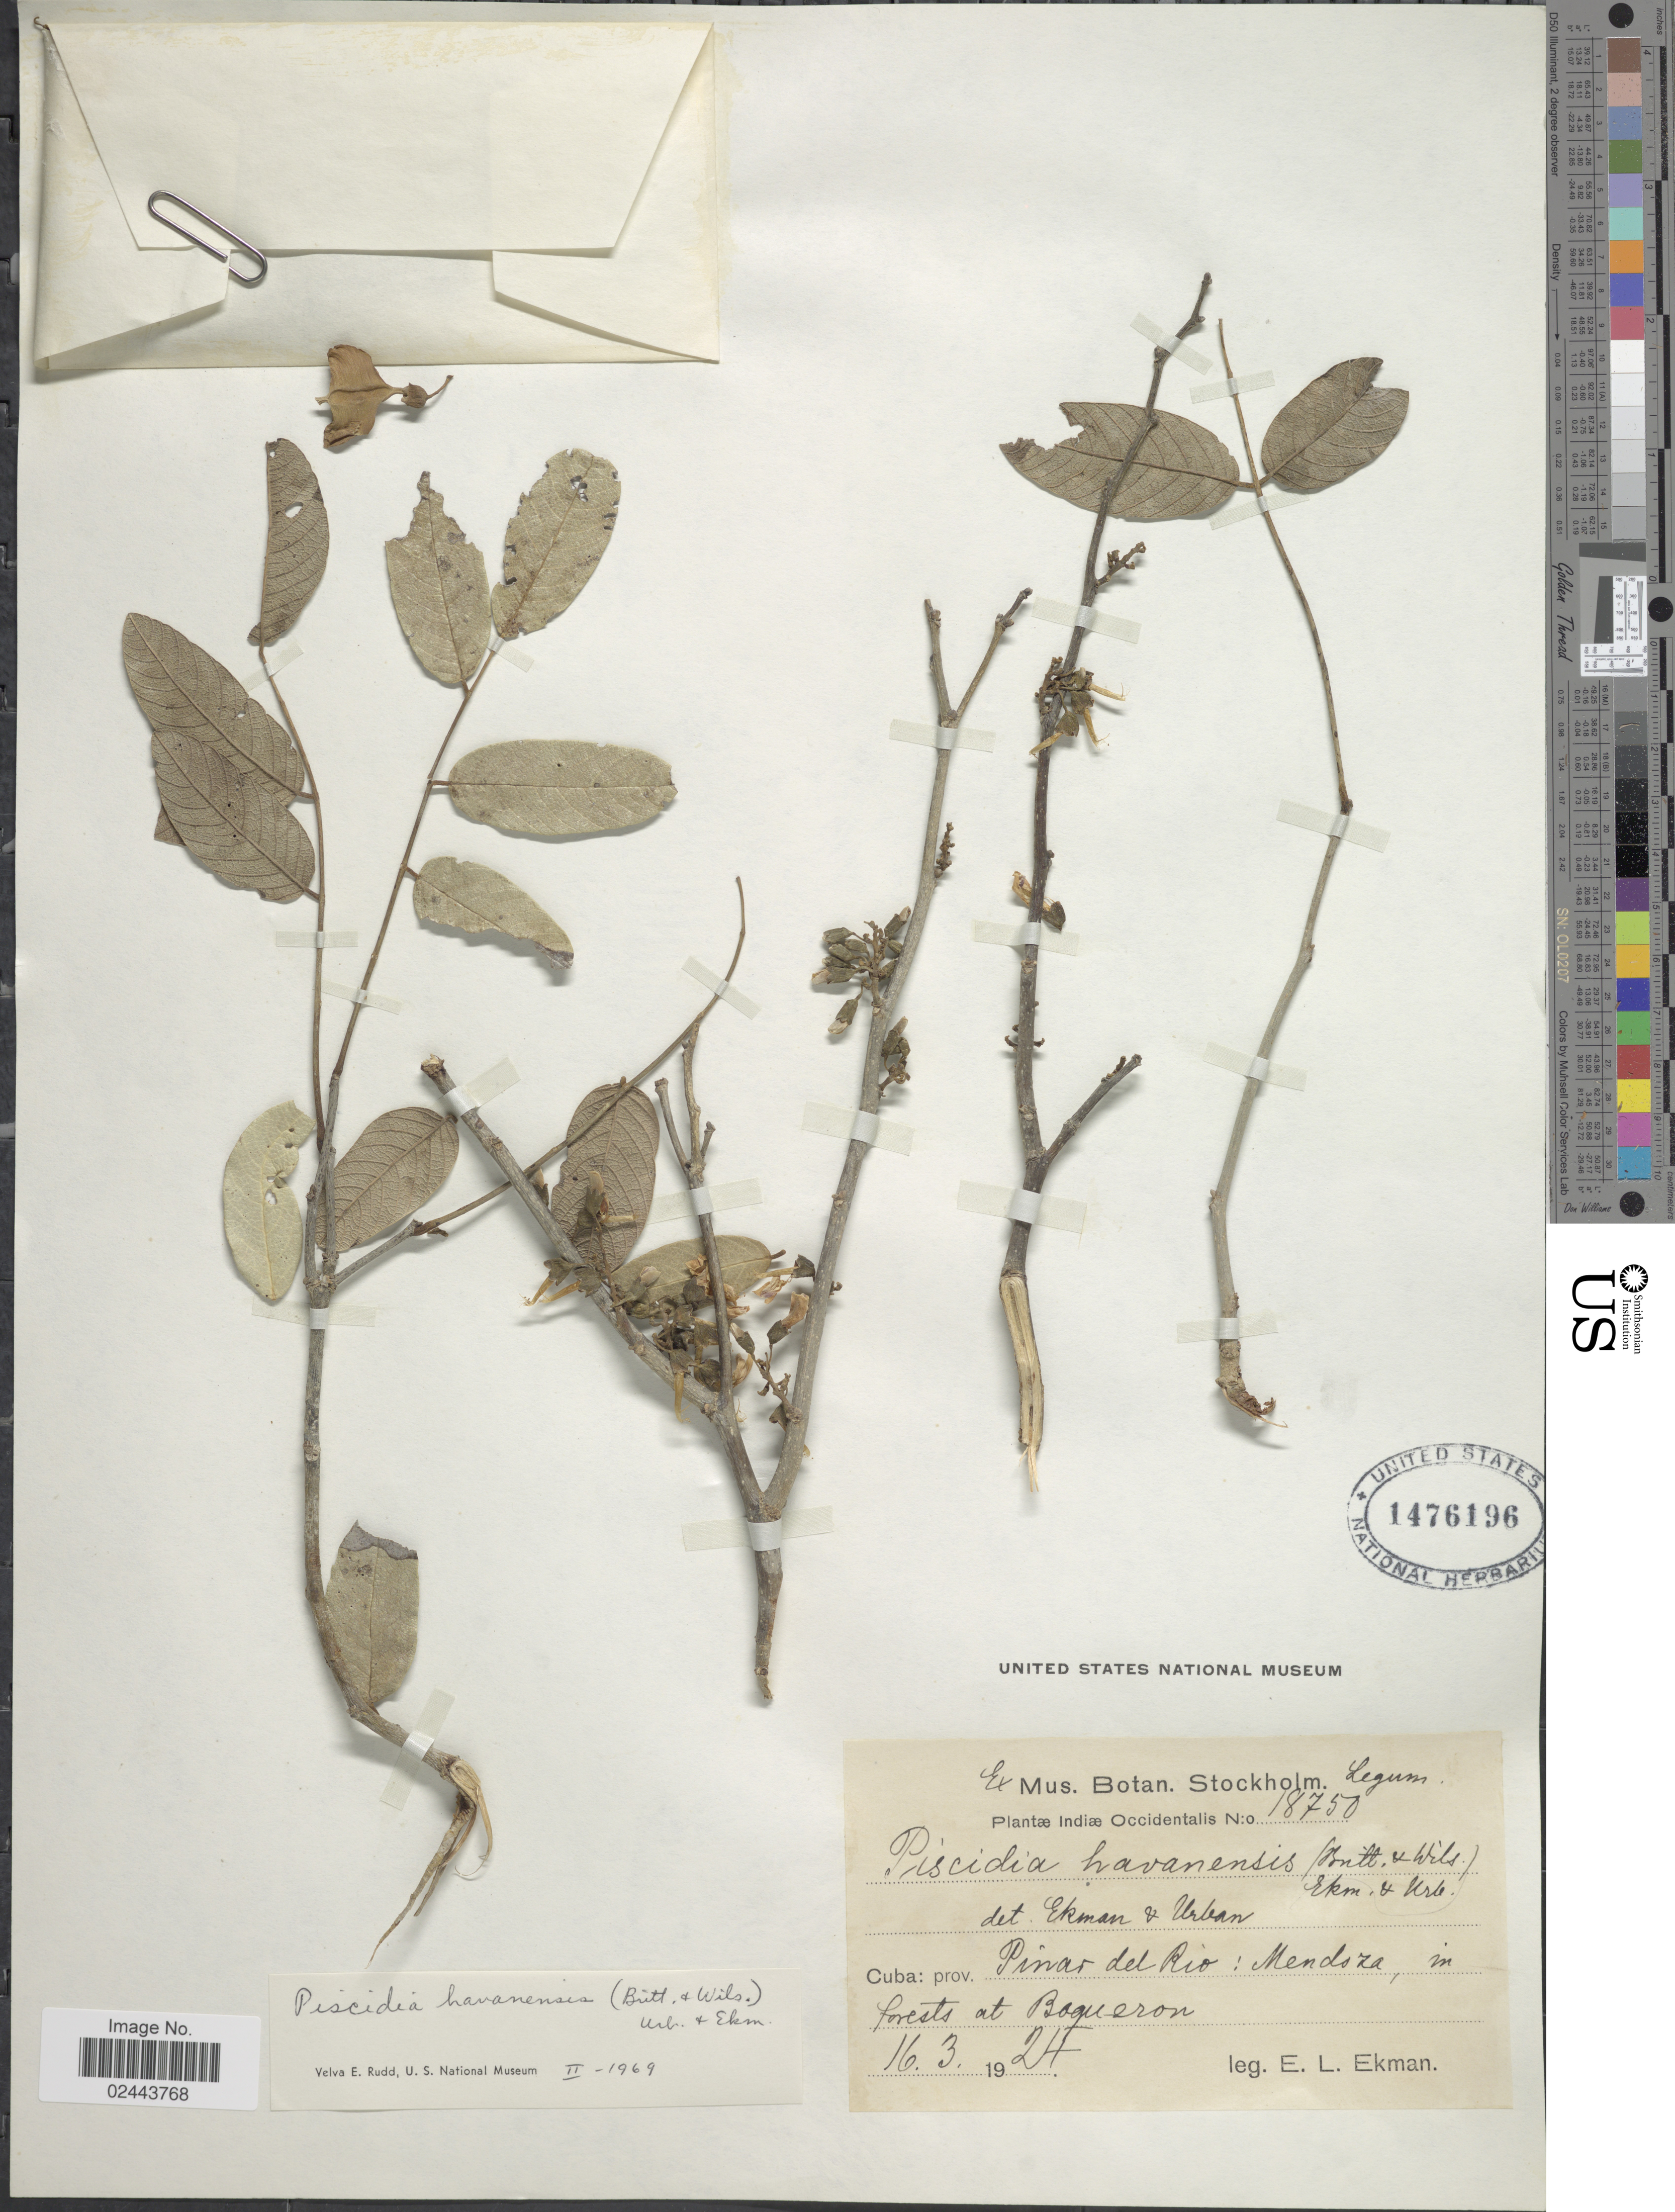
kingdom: Plantae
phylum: Tracheophyta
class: Magnoliopsida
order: Fabales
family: Fabaceae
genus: Piscidia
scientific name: Piscidia havanensis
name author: (Britton & P. Wilson) Urb. & Ekman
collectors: E. L. Ekman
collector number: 18750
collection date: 1924-03-16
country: Cuba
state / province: Pinar del Río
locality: Mendoza, in forests at Boqueron, Indiae Occidentalis.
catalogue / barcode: US 1476196